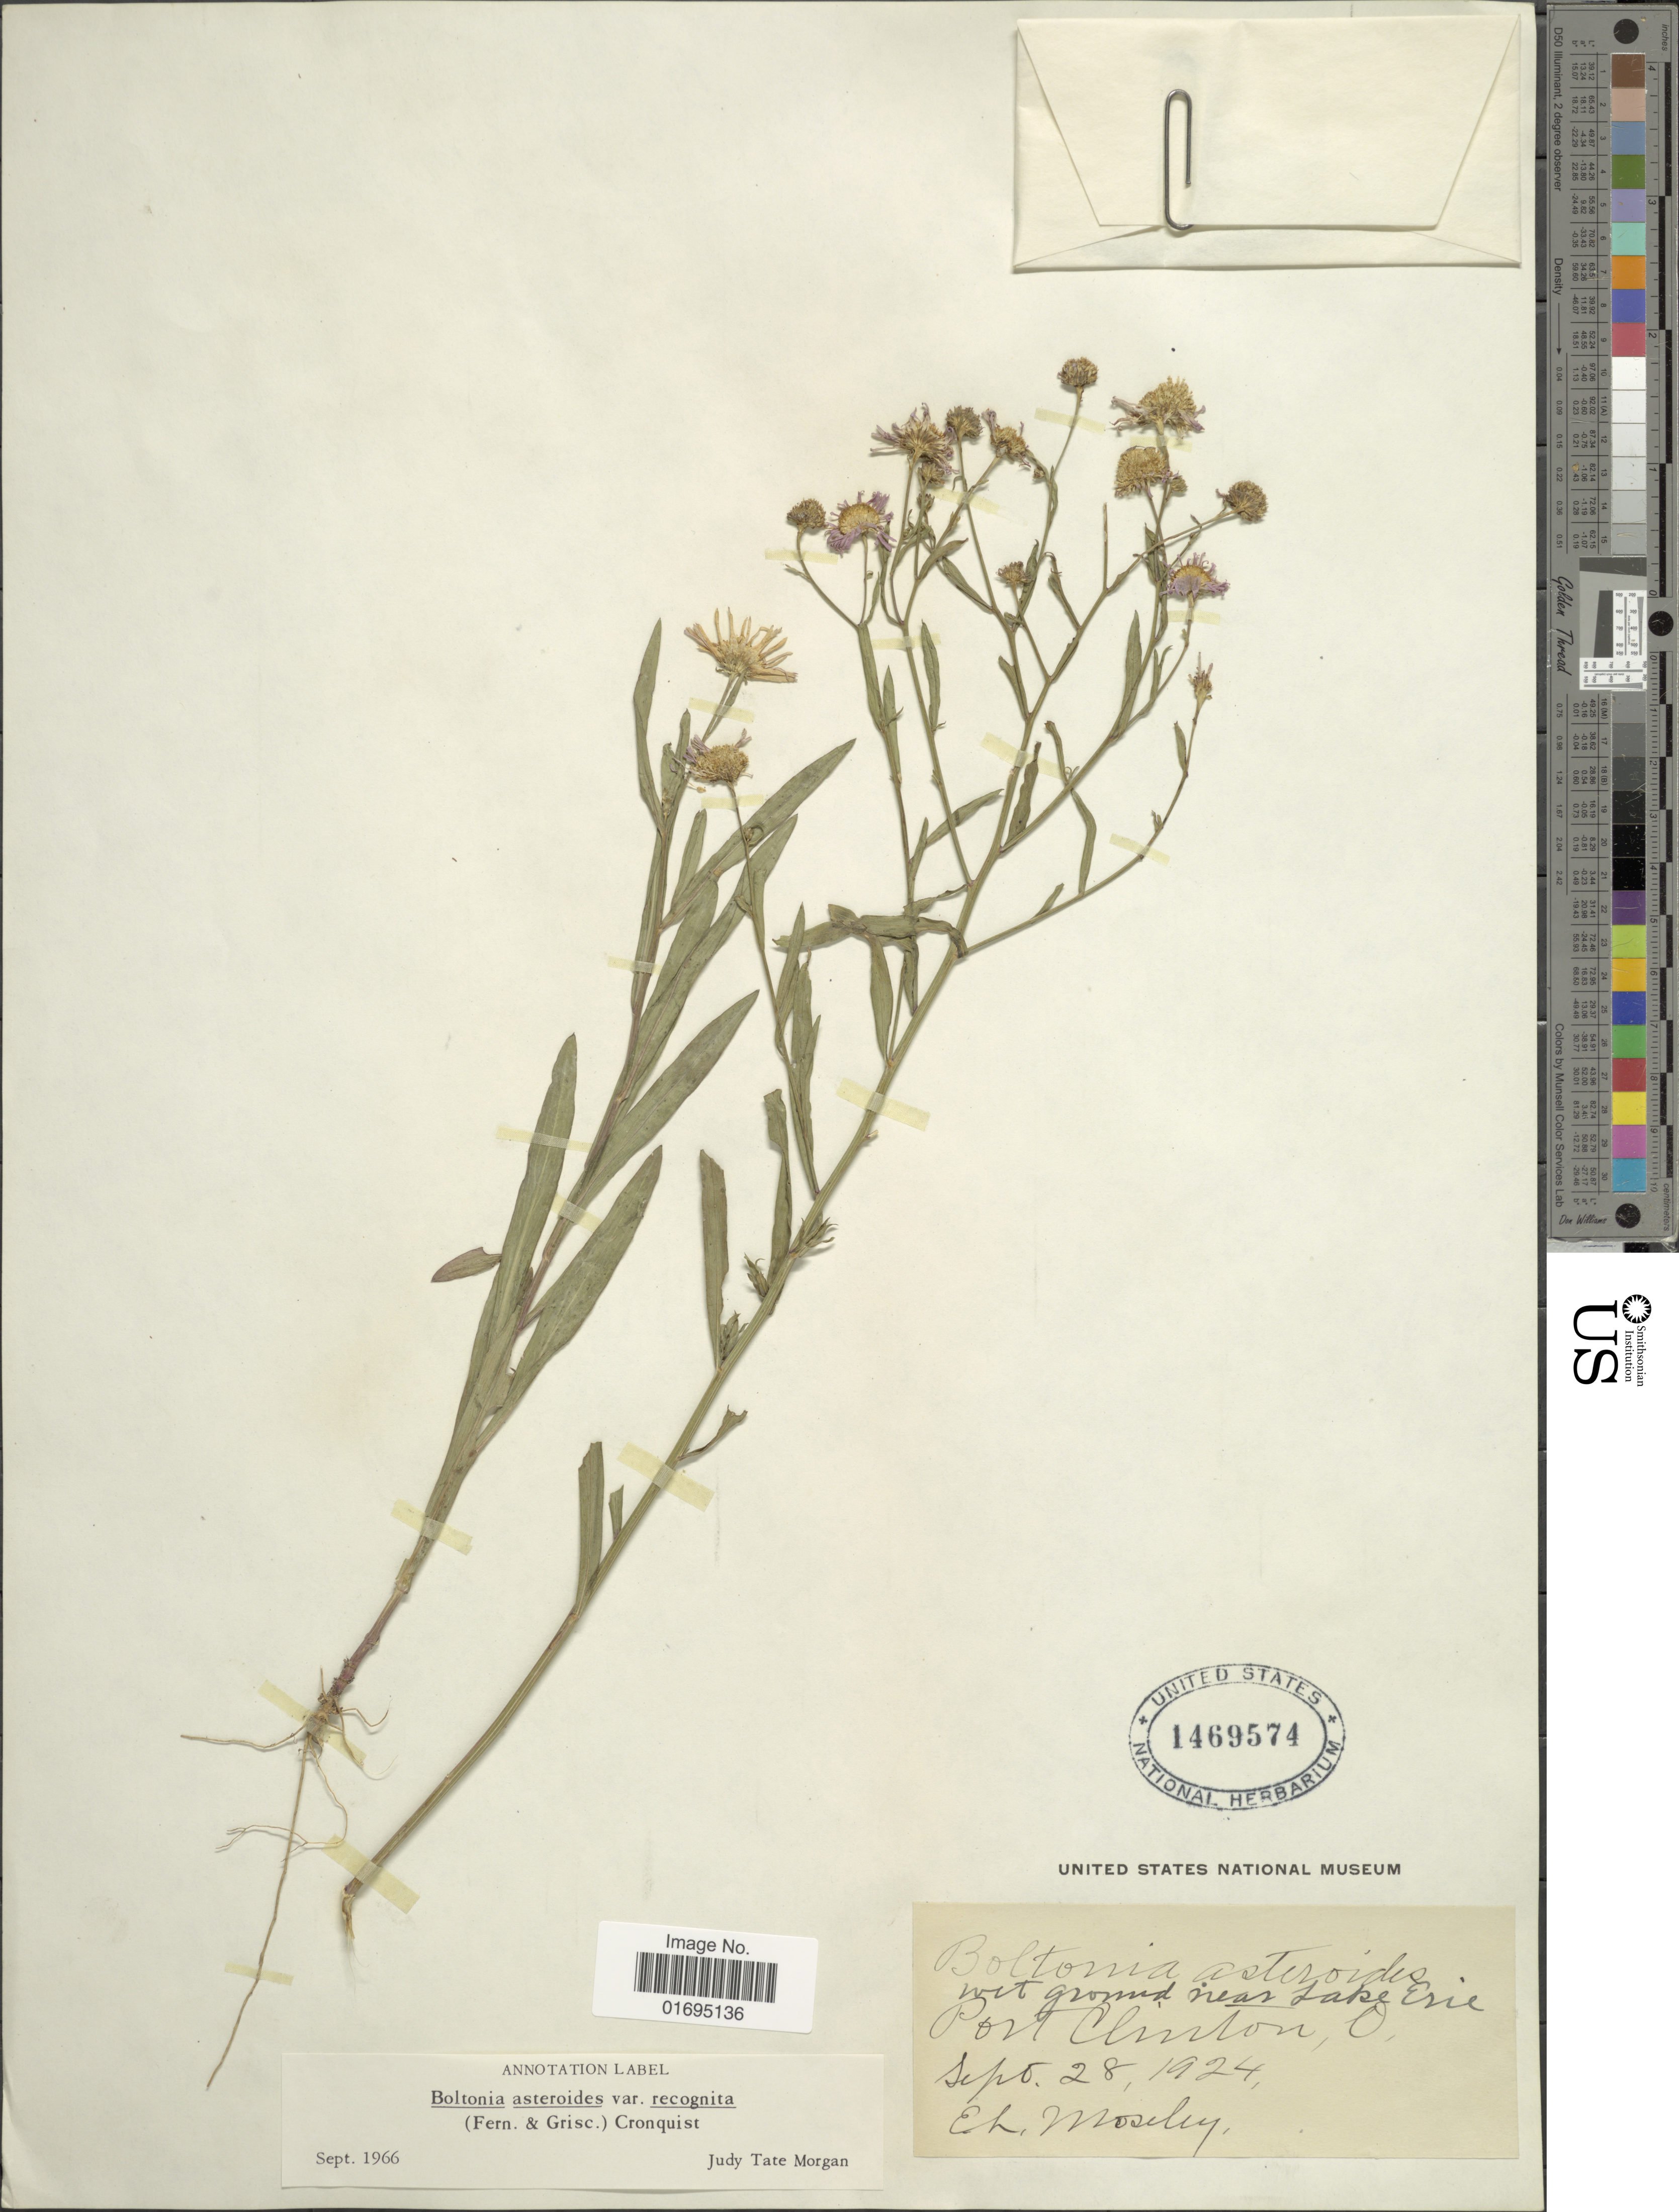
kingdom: Plantae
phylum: Tracheophyta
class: Magnoliopsida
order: Asterales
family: Asteraceae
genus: Boltonia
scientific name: Boltonia asteroides var. recognita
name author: (Fernald & Griscom) Cronq.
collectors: E. Moseley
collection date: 1924-09-28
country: United States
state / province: Ohio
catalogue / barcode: US 1469574